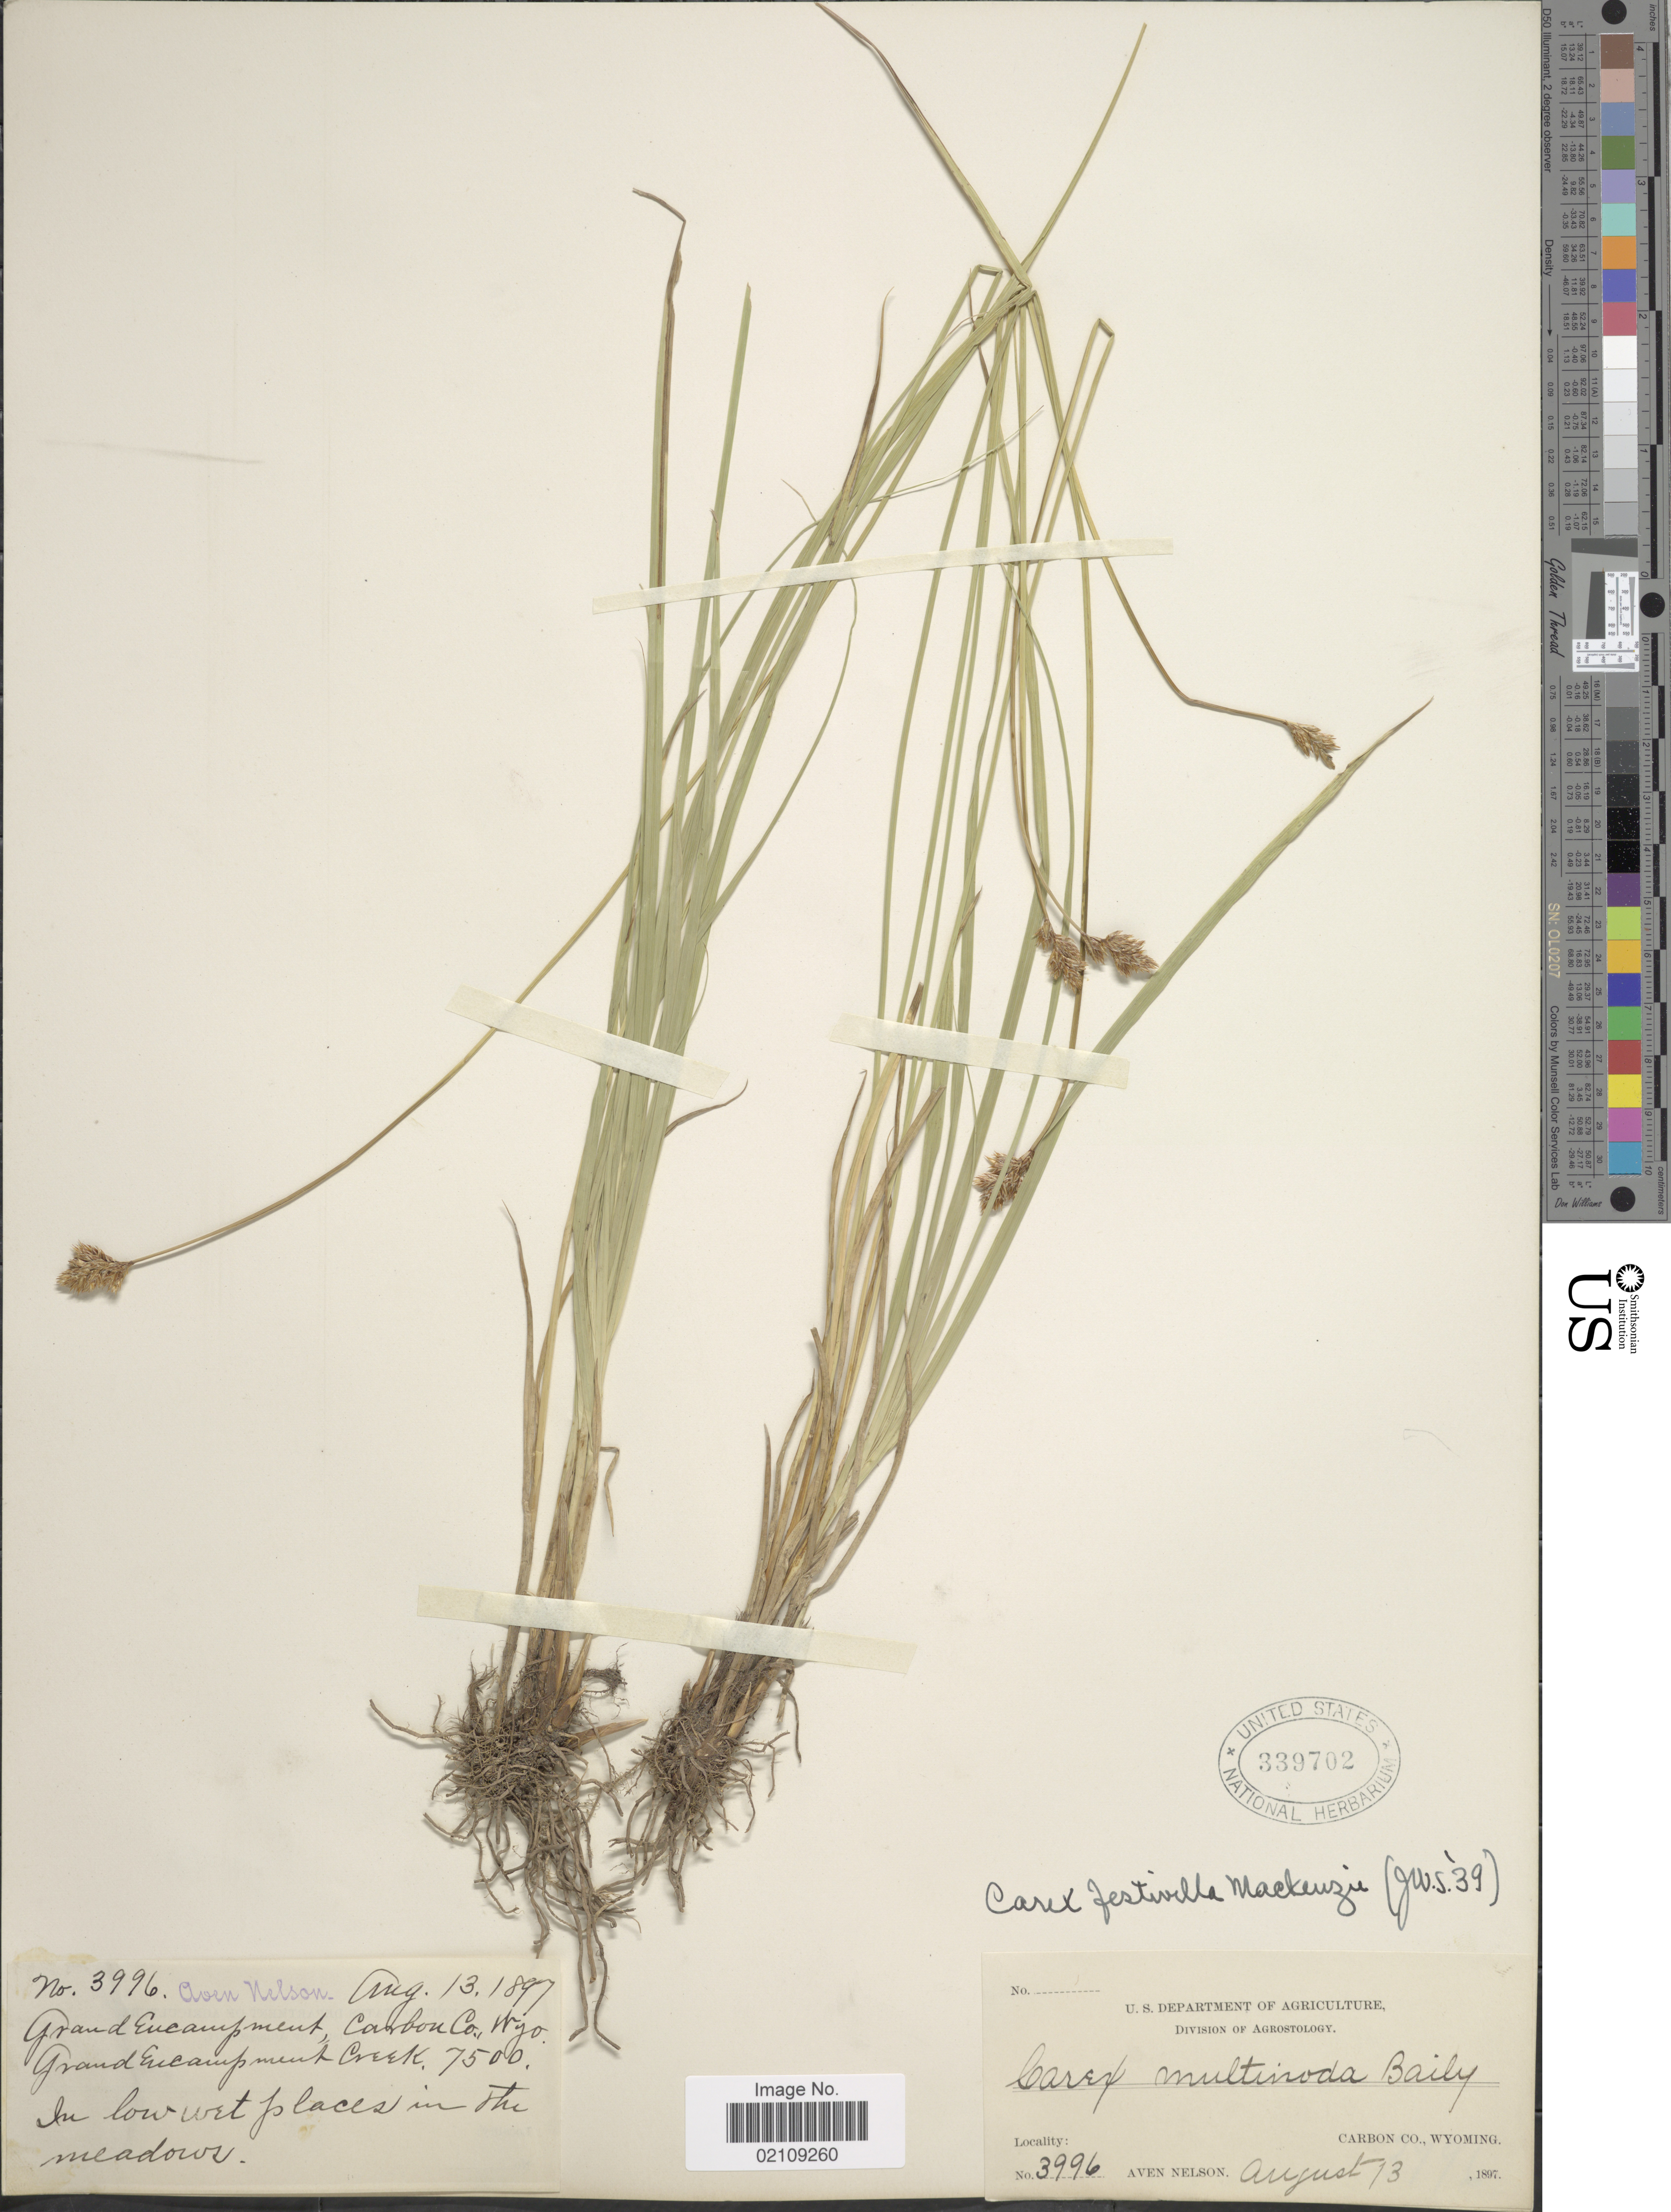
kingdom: Plantae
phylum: Tracheophyta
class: Liliopsida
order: Poales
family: Cyperaceae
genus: Carex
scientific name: Carex microptera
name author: Mack.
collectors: A. Nelson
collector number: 3996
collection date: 1897-08-13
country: United States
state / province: Wyoming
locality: Carbon Co, Grand Encampment, in low wet places in the meadows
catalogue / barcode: US 339702